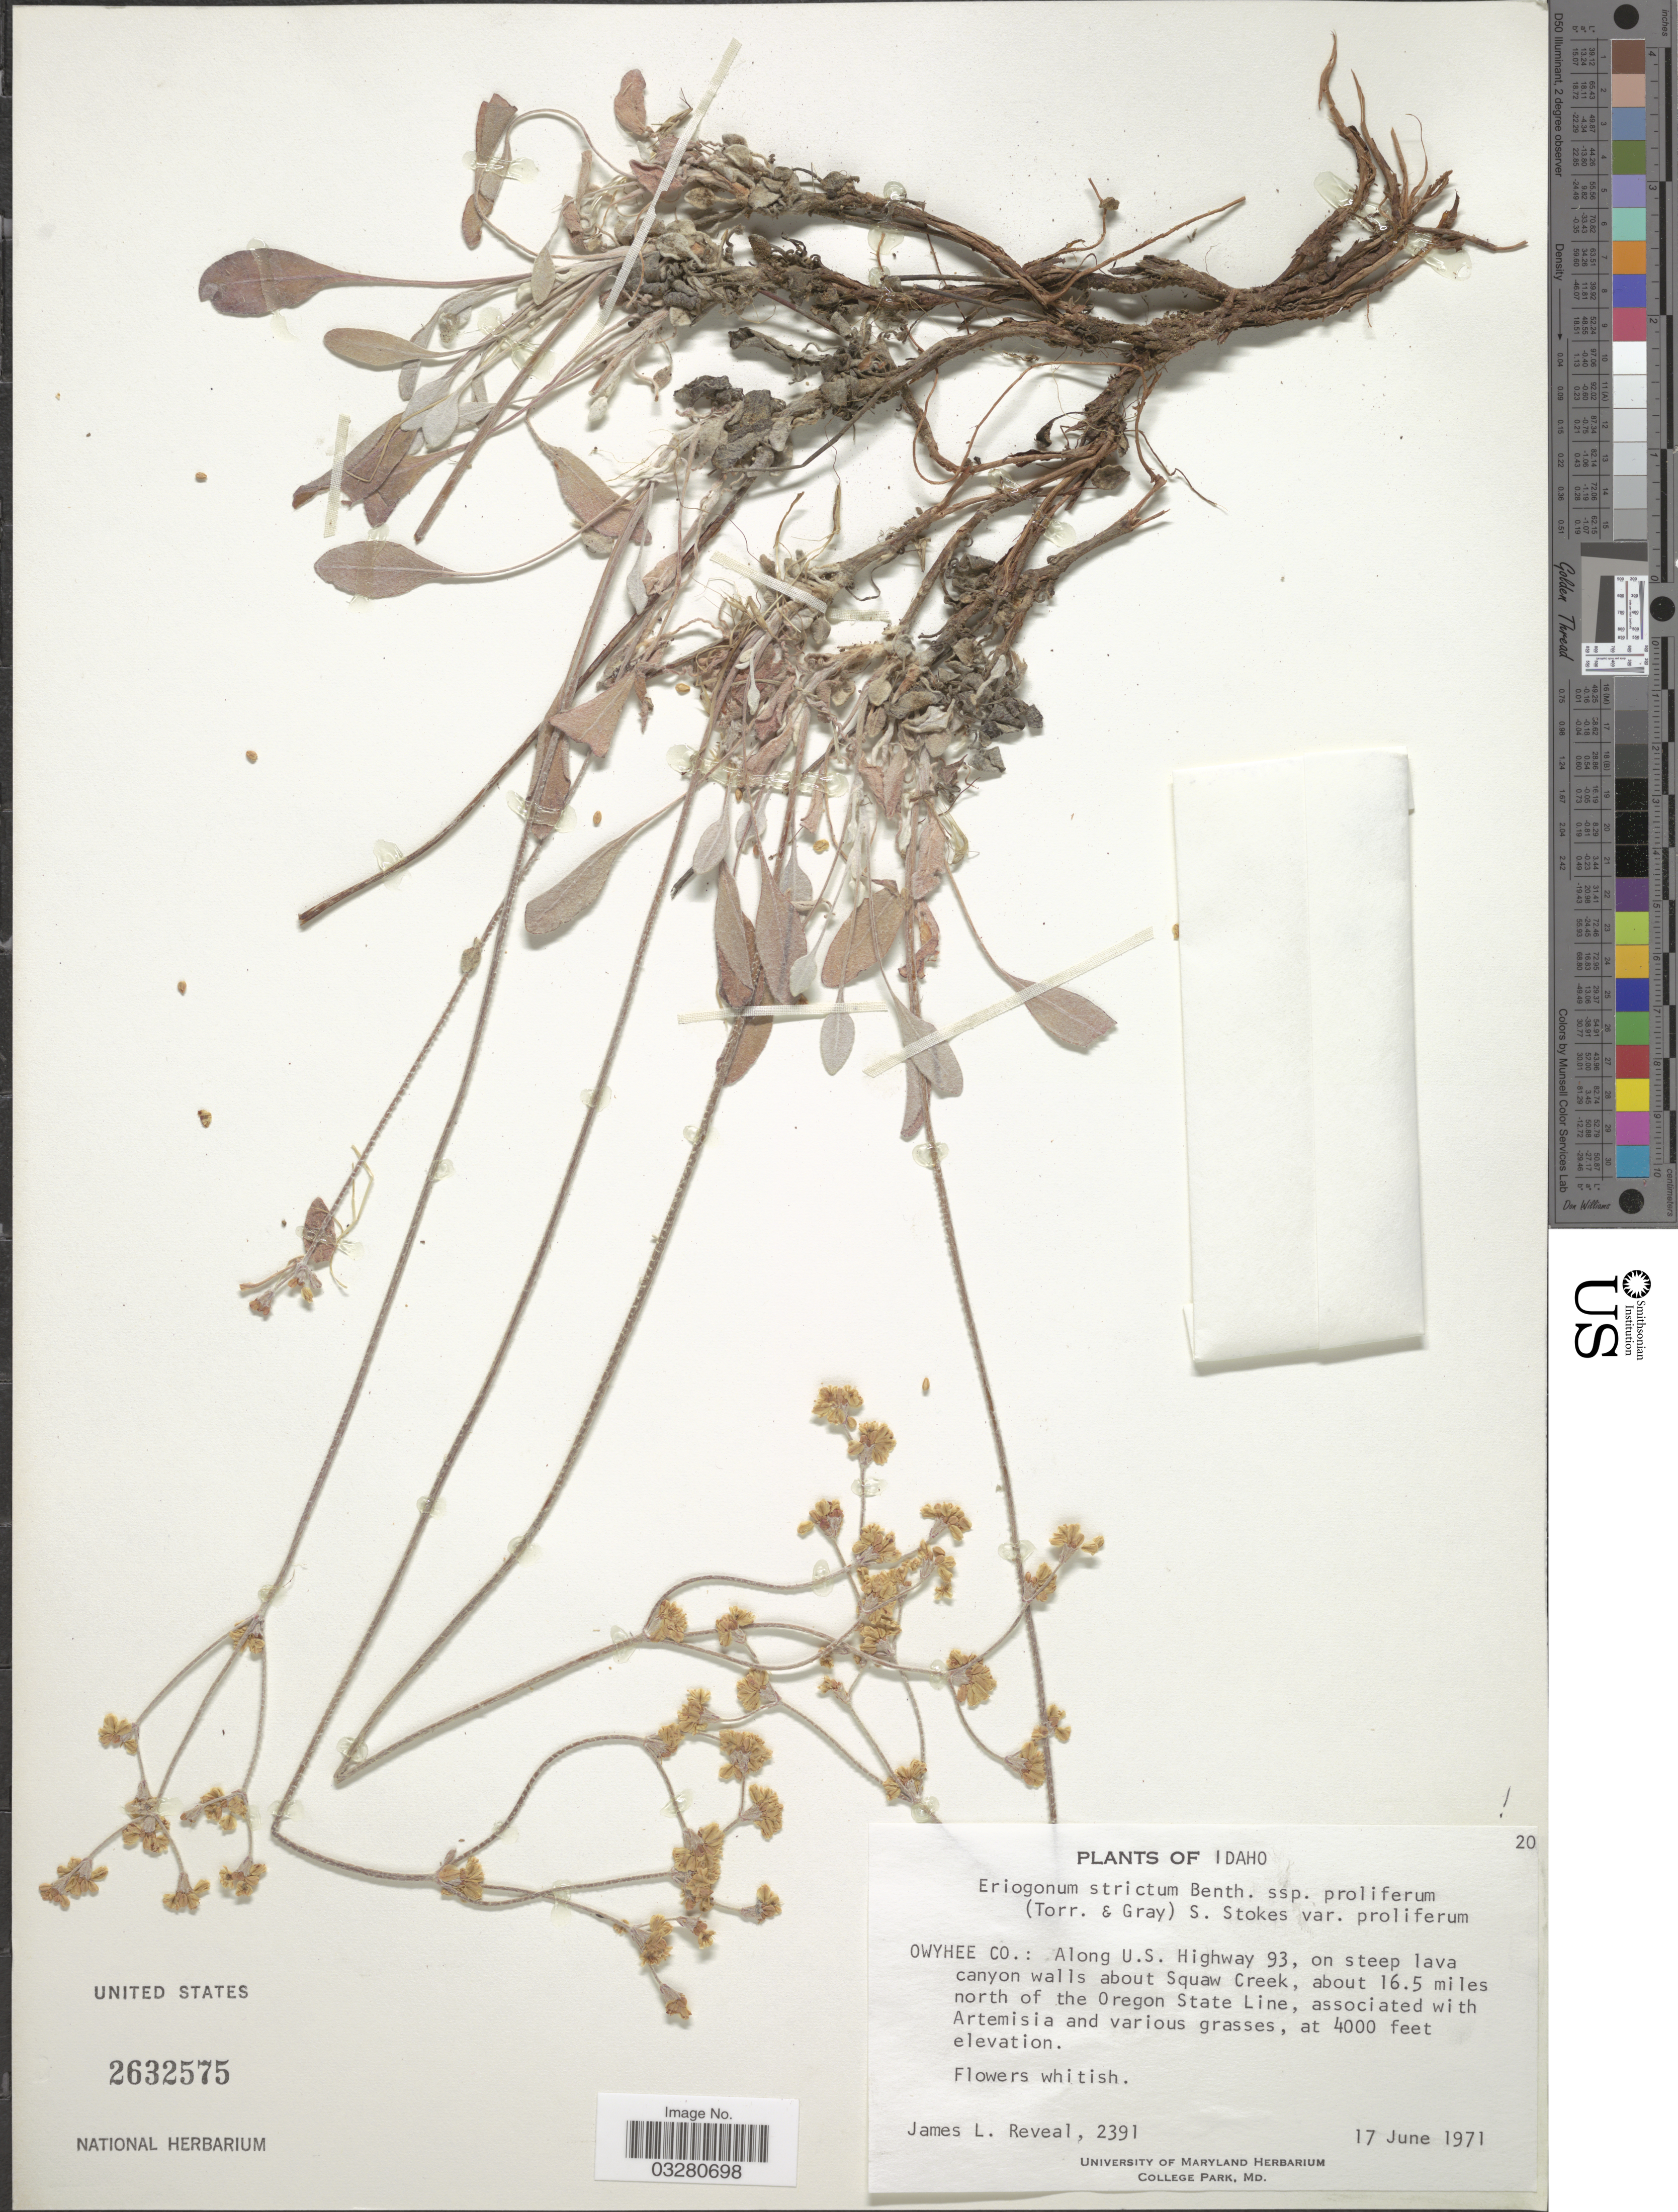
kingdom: Plantae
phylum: Tracheophyta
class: Magnoliopsida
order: Caryophyllales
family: Polygonaceae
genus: Eriogonum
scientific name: Eriogonum strictum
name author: Benth.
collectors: J. L. Reveal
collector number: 2391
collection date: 1971-06-17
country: United States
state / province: Idaho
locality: Owyhee Co.: Along U.S. Highway 93, on steep lava canyon walls about Squaw Creek, about 16.5 miles north of the Oregon State Line.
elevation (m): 1219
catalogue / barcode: US 2632575